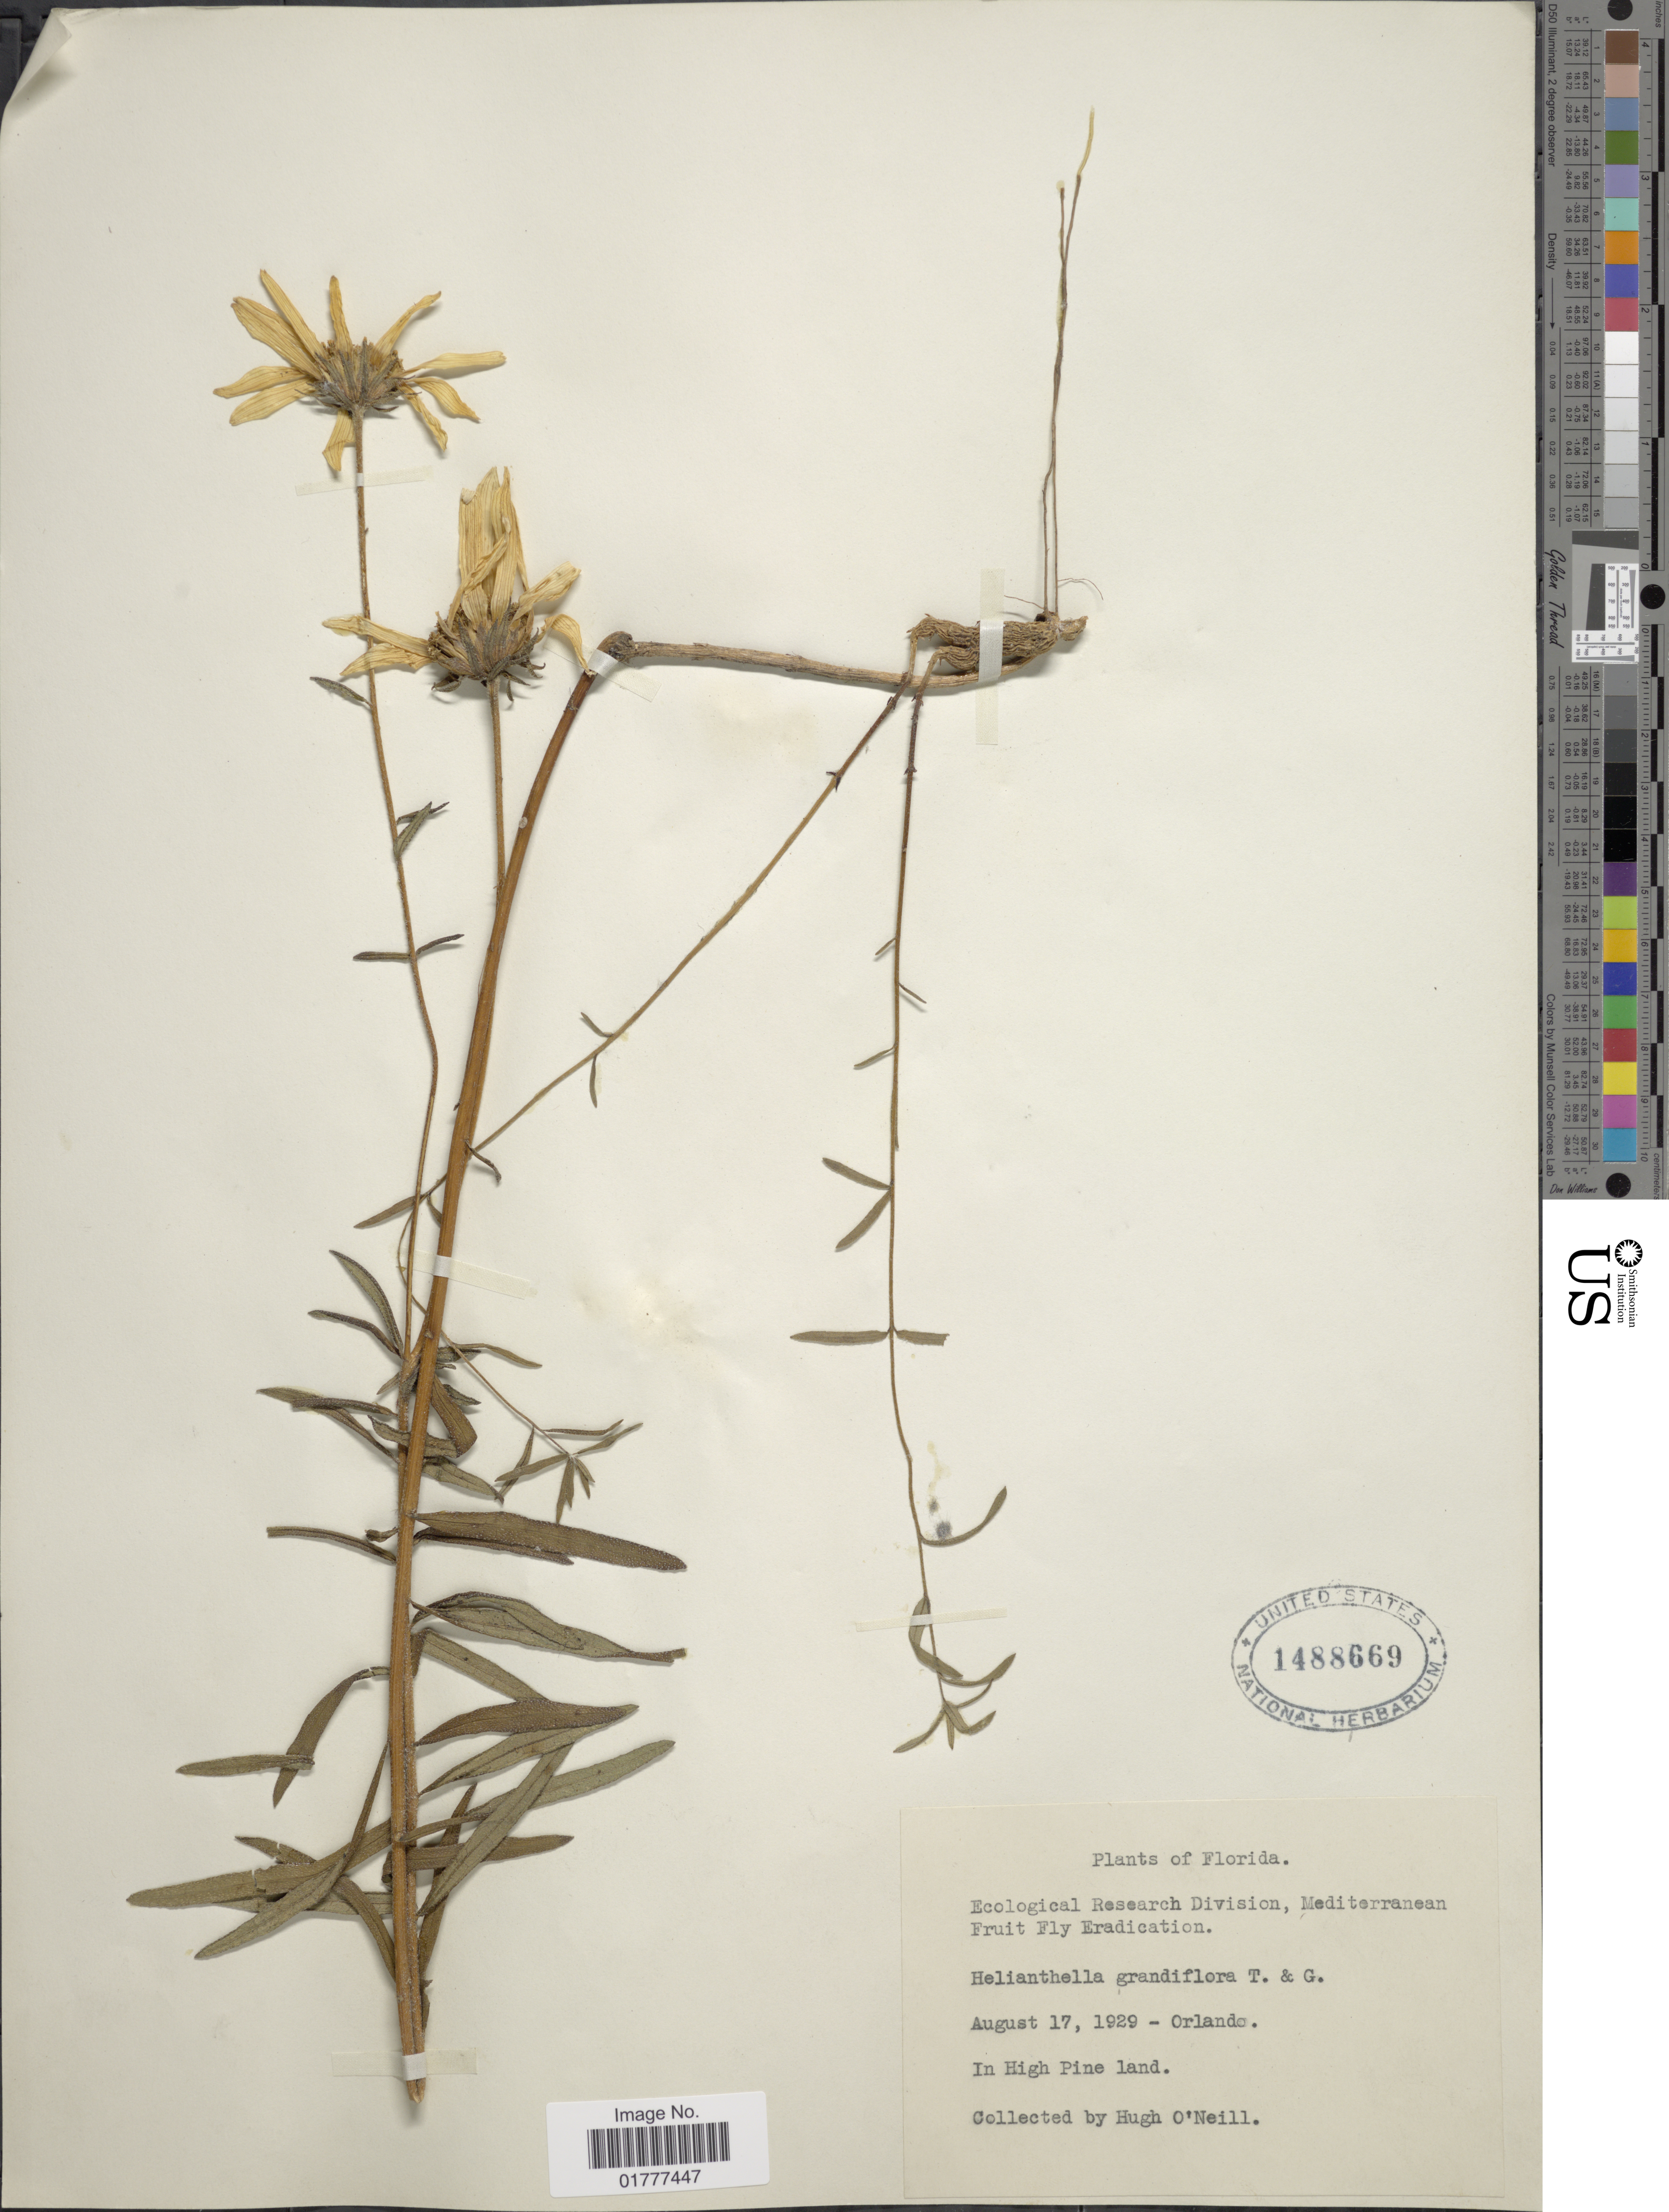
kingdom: Plantae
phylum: Tracheophyta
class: Magnoliopsida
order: Asterales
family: Asteraceae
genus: Phoebanthus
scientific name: Phoebanthus grandiflora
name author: (Torr. & A. Gray) S.F. Blake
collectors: H. O'Neill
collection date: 1929-08-17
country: United States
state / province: Florida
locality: Orlando. In High Pine Land.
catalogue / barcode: US 1488669